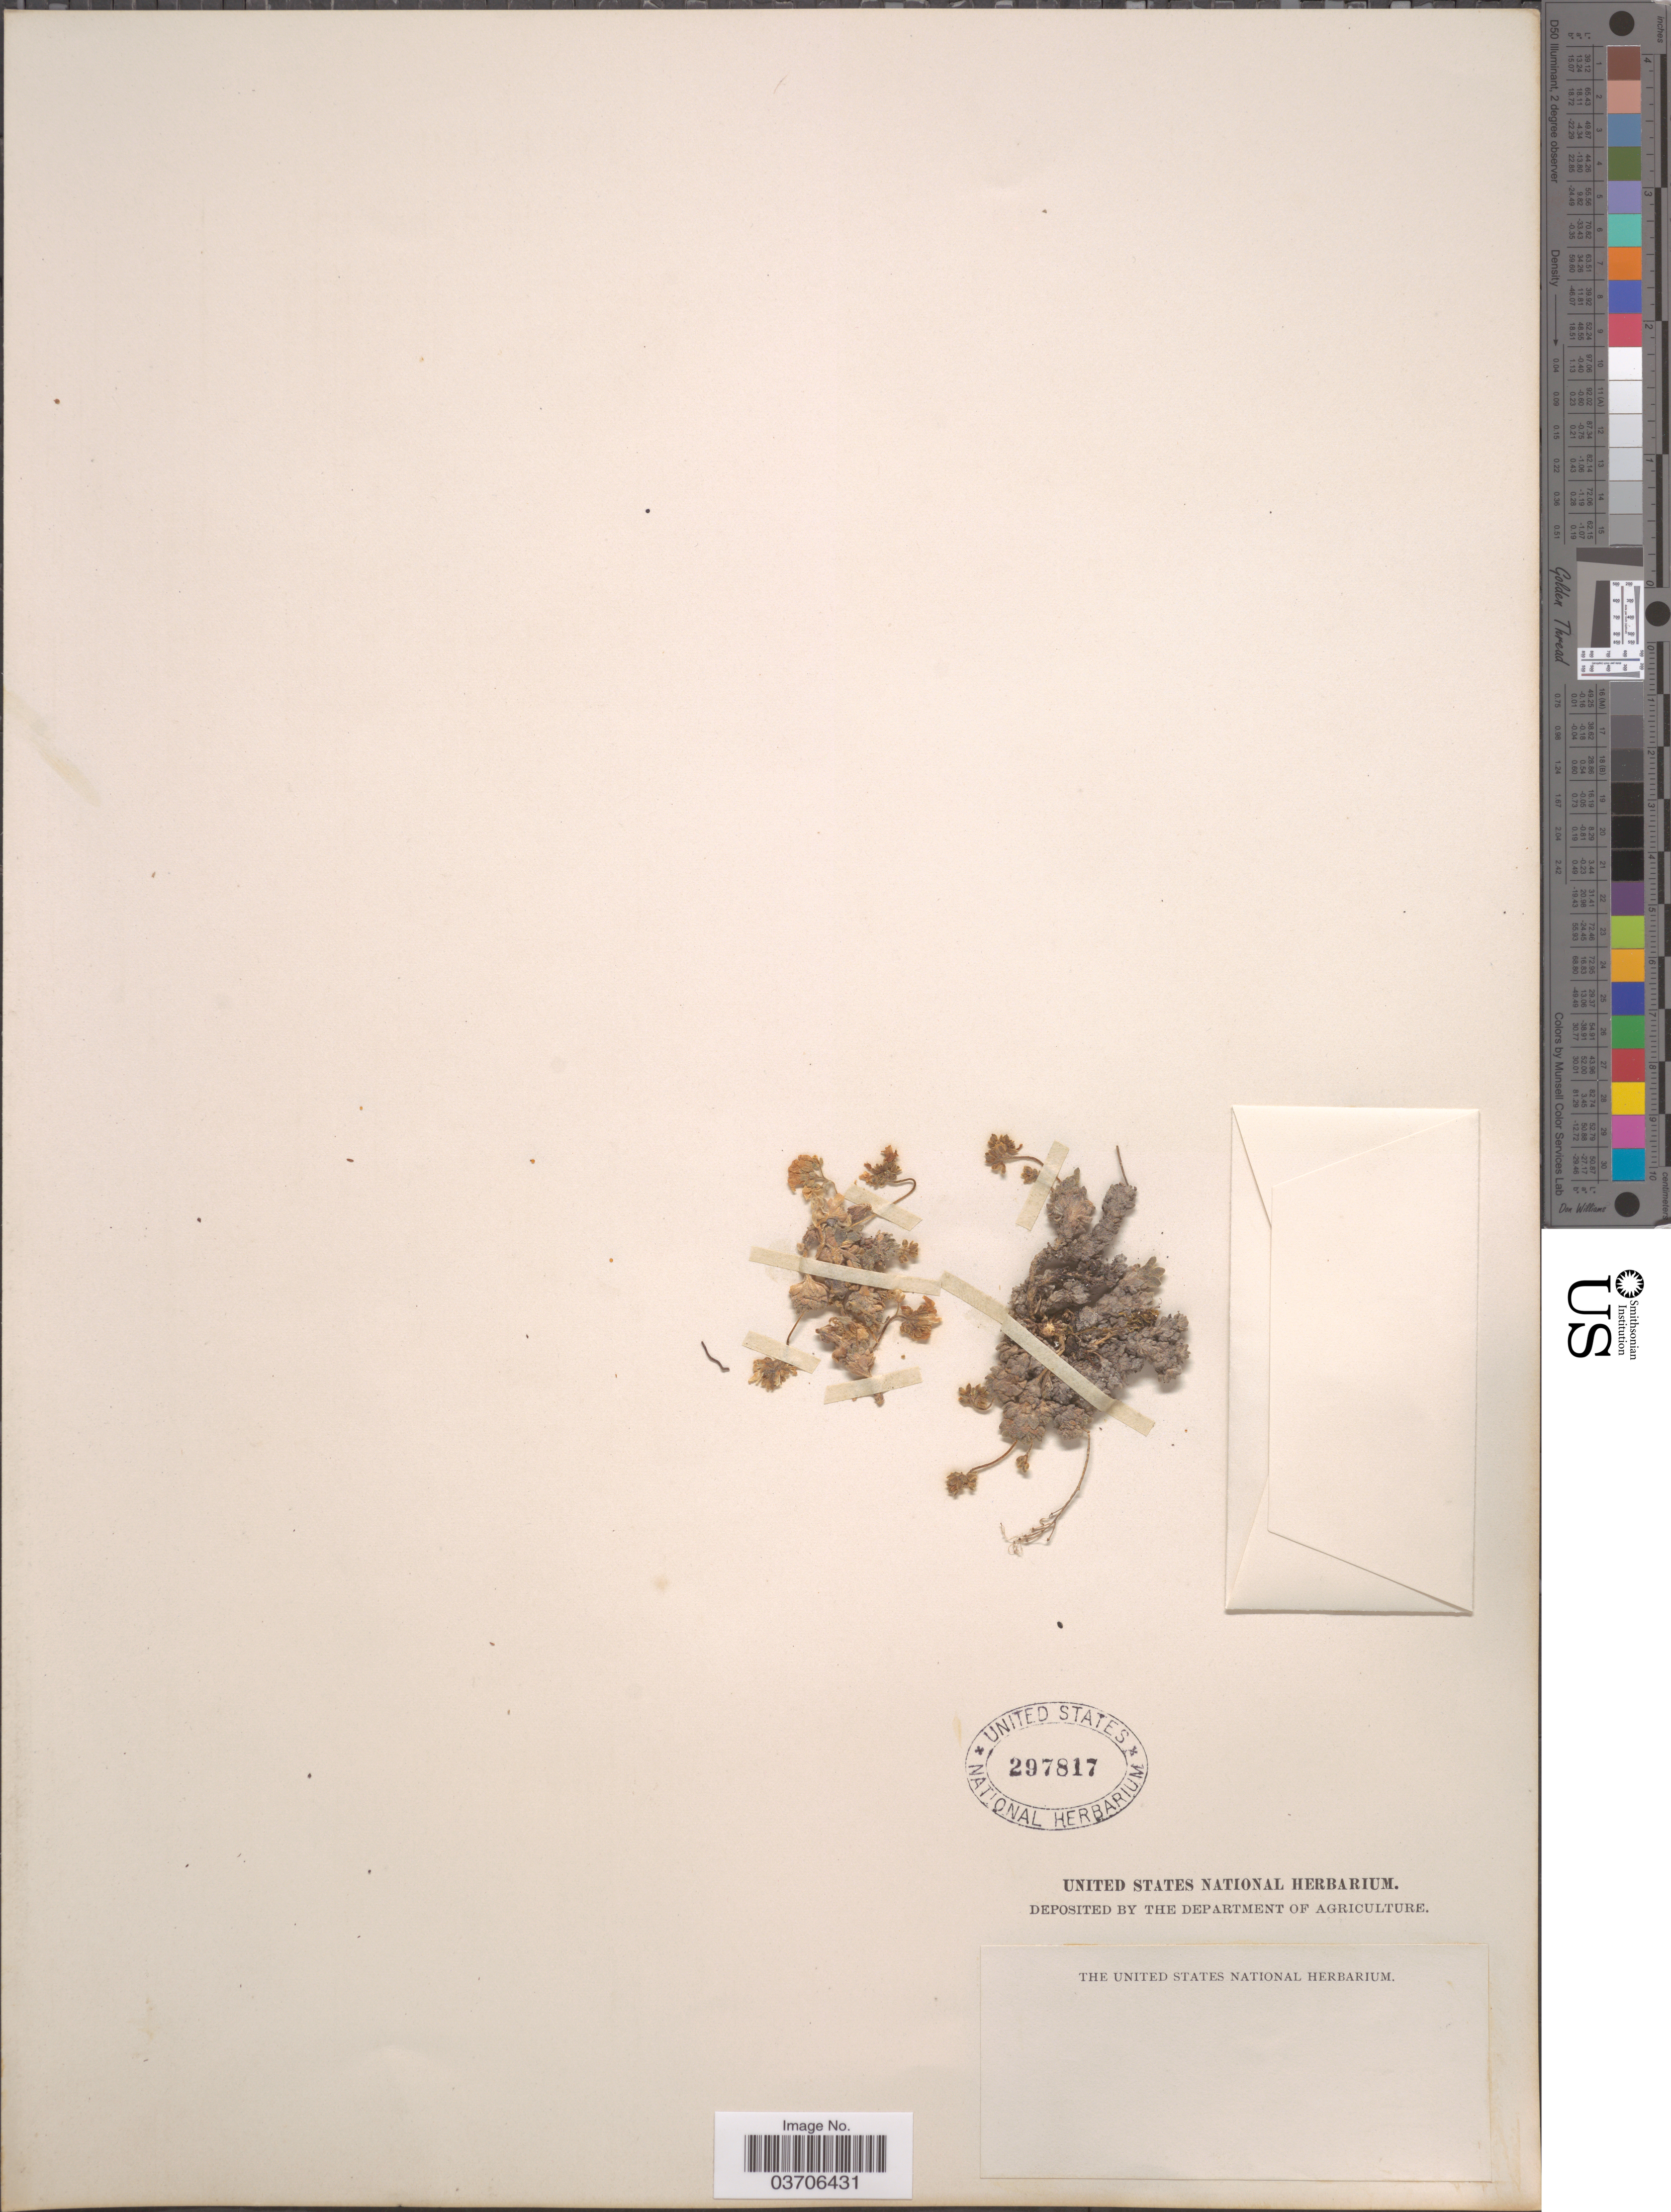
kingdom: Plantae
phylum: Tracheophyta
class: Magnoliopsida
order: Rosales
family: Rosaceae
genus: Alchemilla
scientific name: Alchemilla sp.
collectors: ex herb. United States National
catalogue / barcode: US 297817